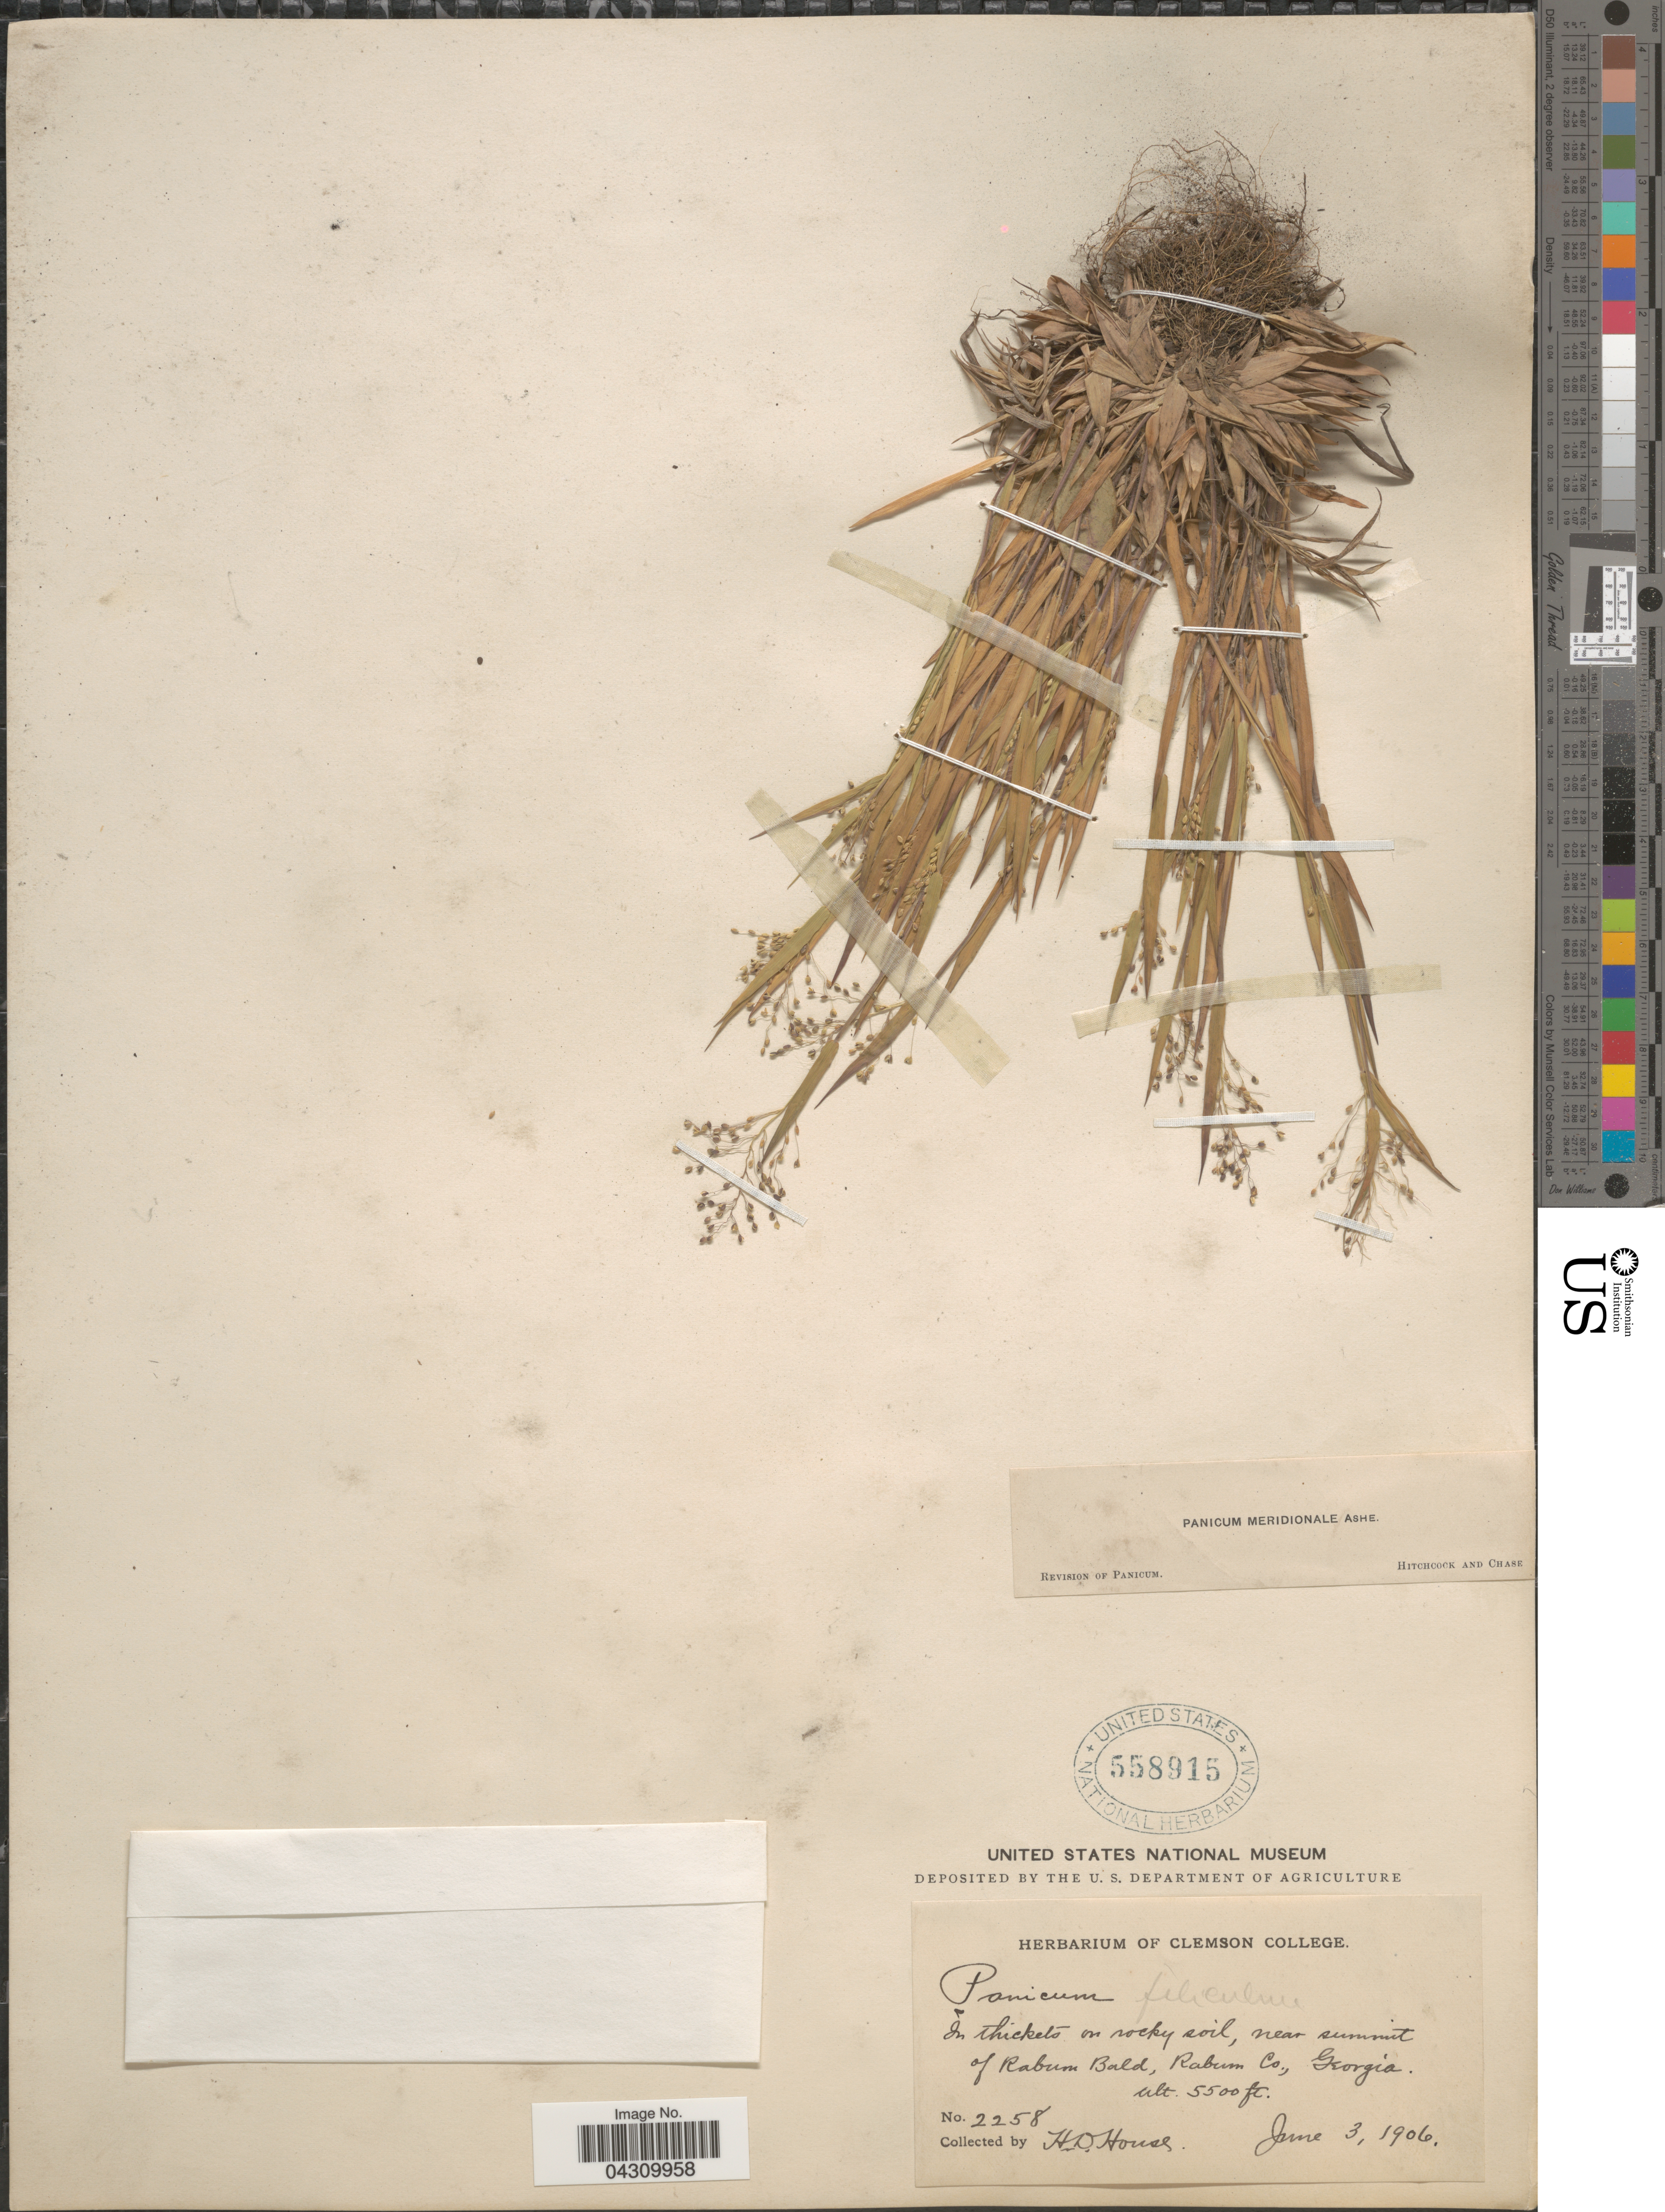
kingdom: Plantae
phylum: Tracheophyta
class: Liliopsida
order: Poales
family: Poaceae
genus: Dichanthelium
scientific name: Dichanthelium acuminatum var. acuminatum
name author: (Sw.) Gould & C.A. Clark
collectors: H. D. House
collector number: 2258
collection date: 1906-06-03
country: United States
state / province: Georgia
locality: In thickets on rocky soil, near summit of Rabum Bald, Rabum Co.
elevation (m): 1676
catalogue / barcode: US 558915